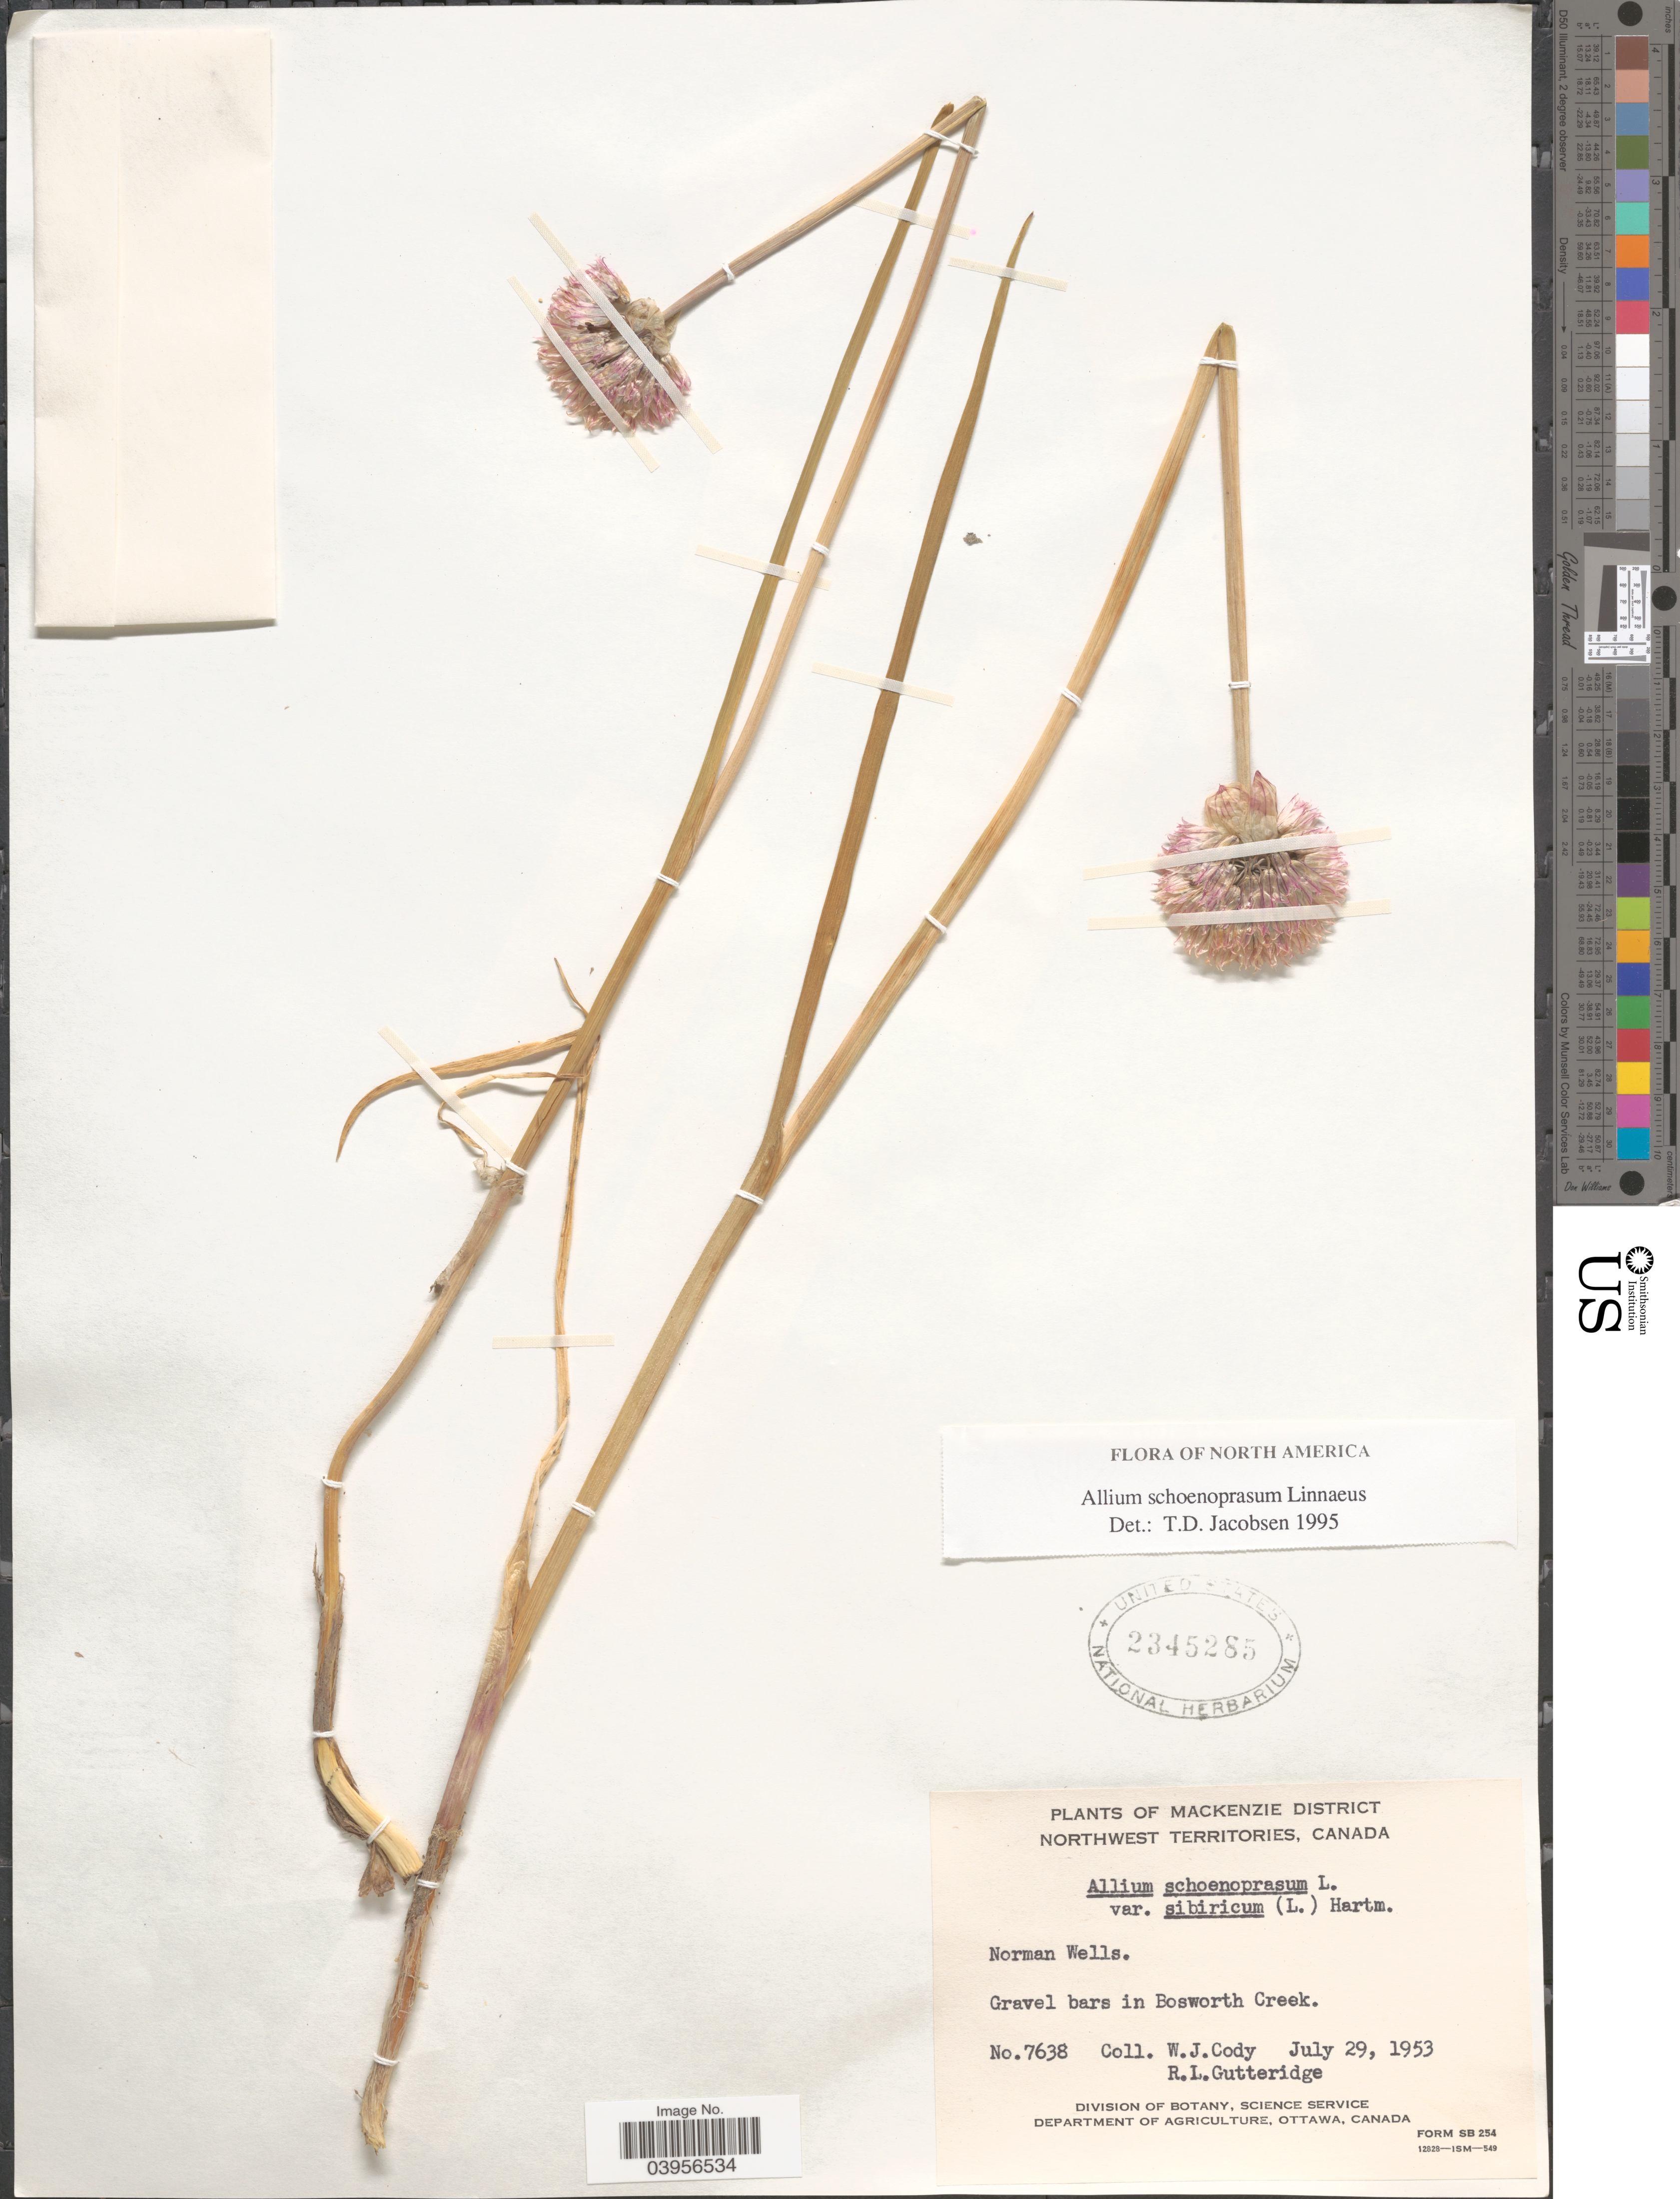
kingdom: Plantae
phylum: Tracheophyta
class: Liliopsida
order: Asparagales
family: Amaryllidaceae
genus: Allium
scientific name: Allium schoenoprasum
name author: L.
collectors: W. Cody & R. Gutteridge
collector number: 7638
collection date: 1953-07-29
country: Canada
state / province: Northwest Territories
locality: Mackenzie District. Norman Wells. Gravel bars in Bosworth Creek.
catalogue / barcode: US 2345285